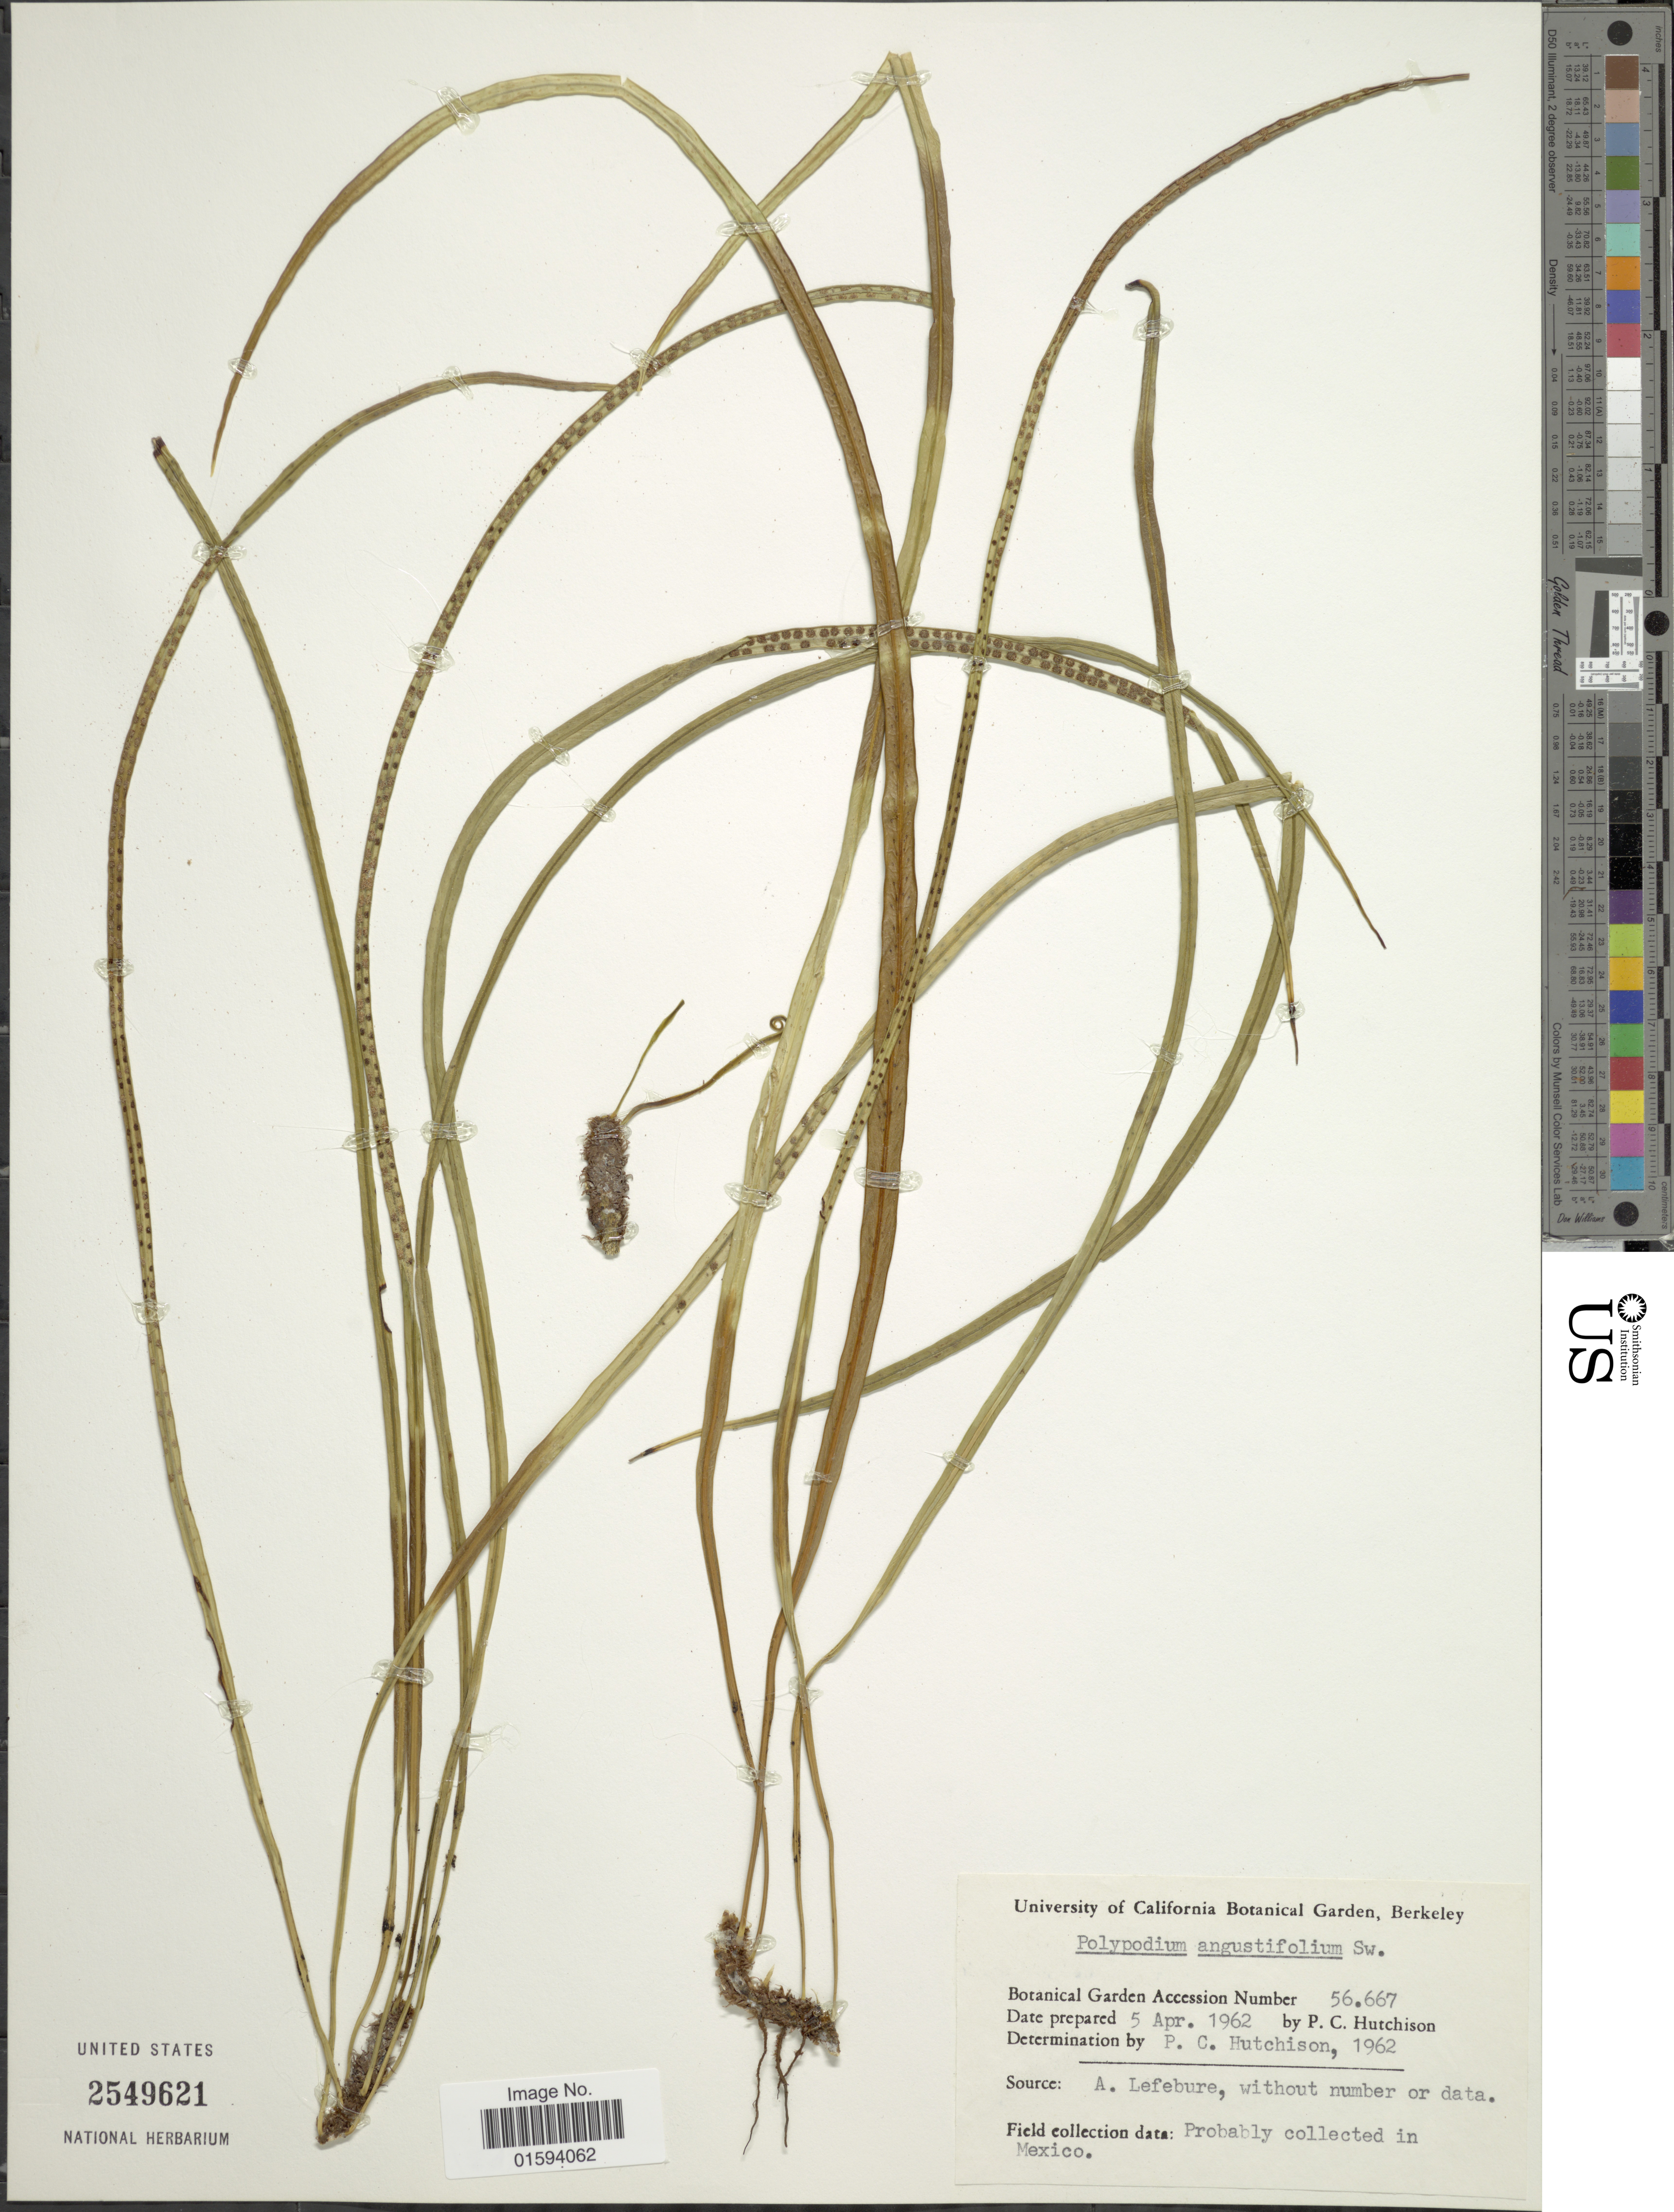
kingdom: Plantae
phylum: Tracheophyta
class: Polypodiopsida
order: Polypodiales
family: Polypodiaceae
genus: Polypodium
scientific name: Polypodium angustifolium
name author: Sw.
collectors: P. C. Hutchison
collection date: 1962-04-05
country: United States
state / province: California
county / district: Alameda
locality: University of California Botanical Garden, Berkeley, Botanical Garden Accession Number 56.667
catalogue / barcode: US 2549621